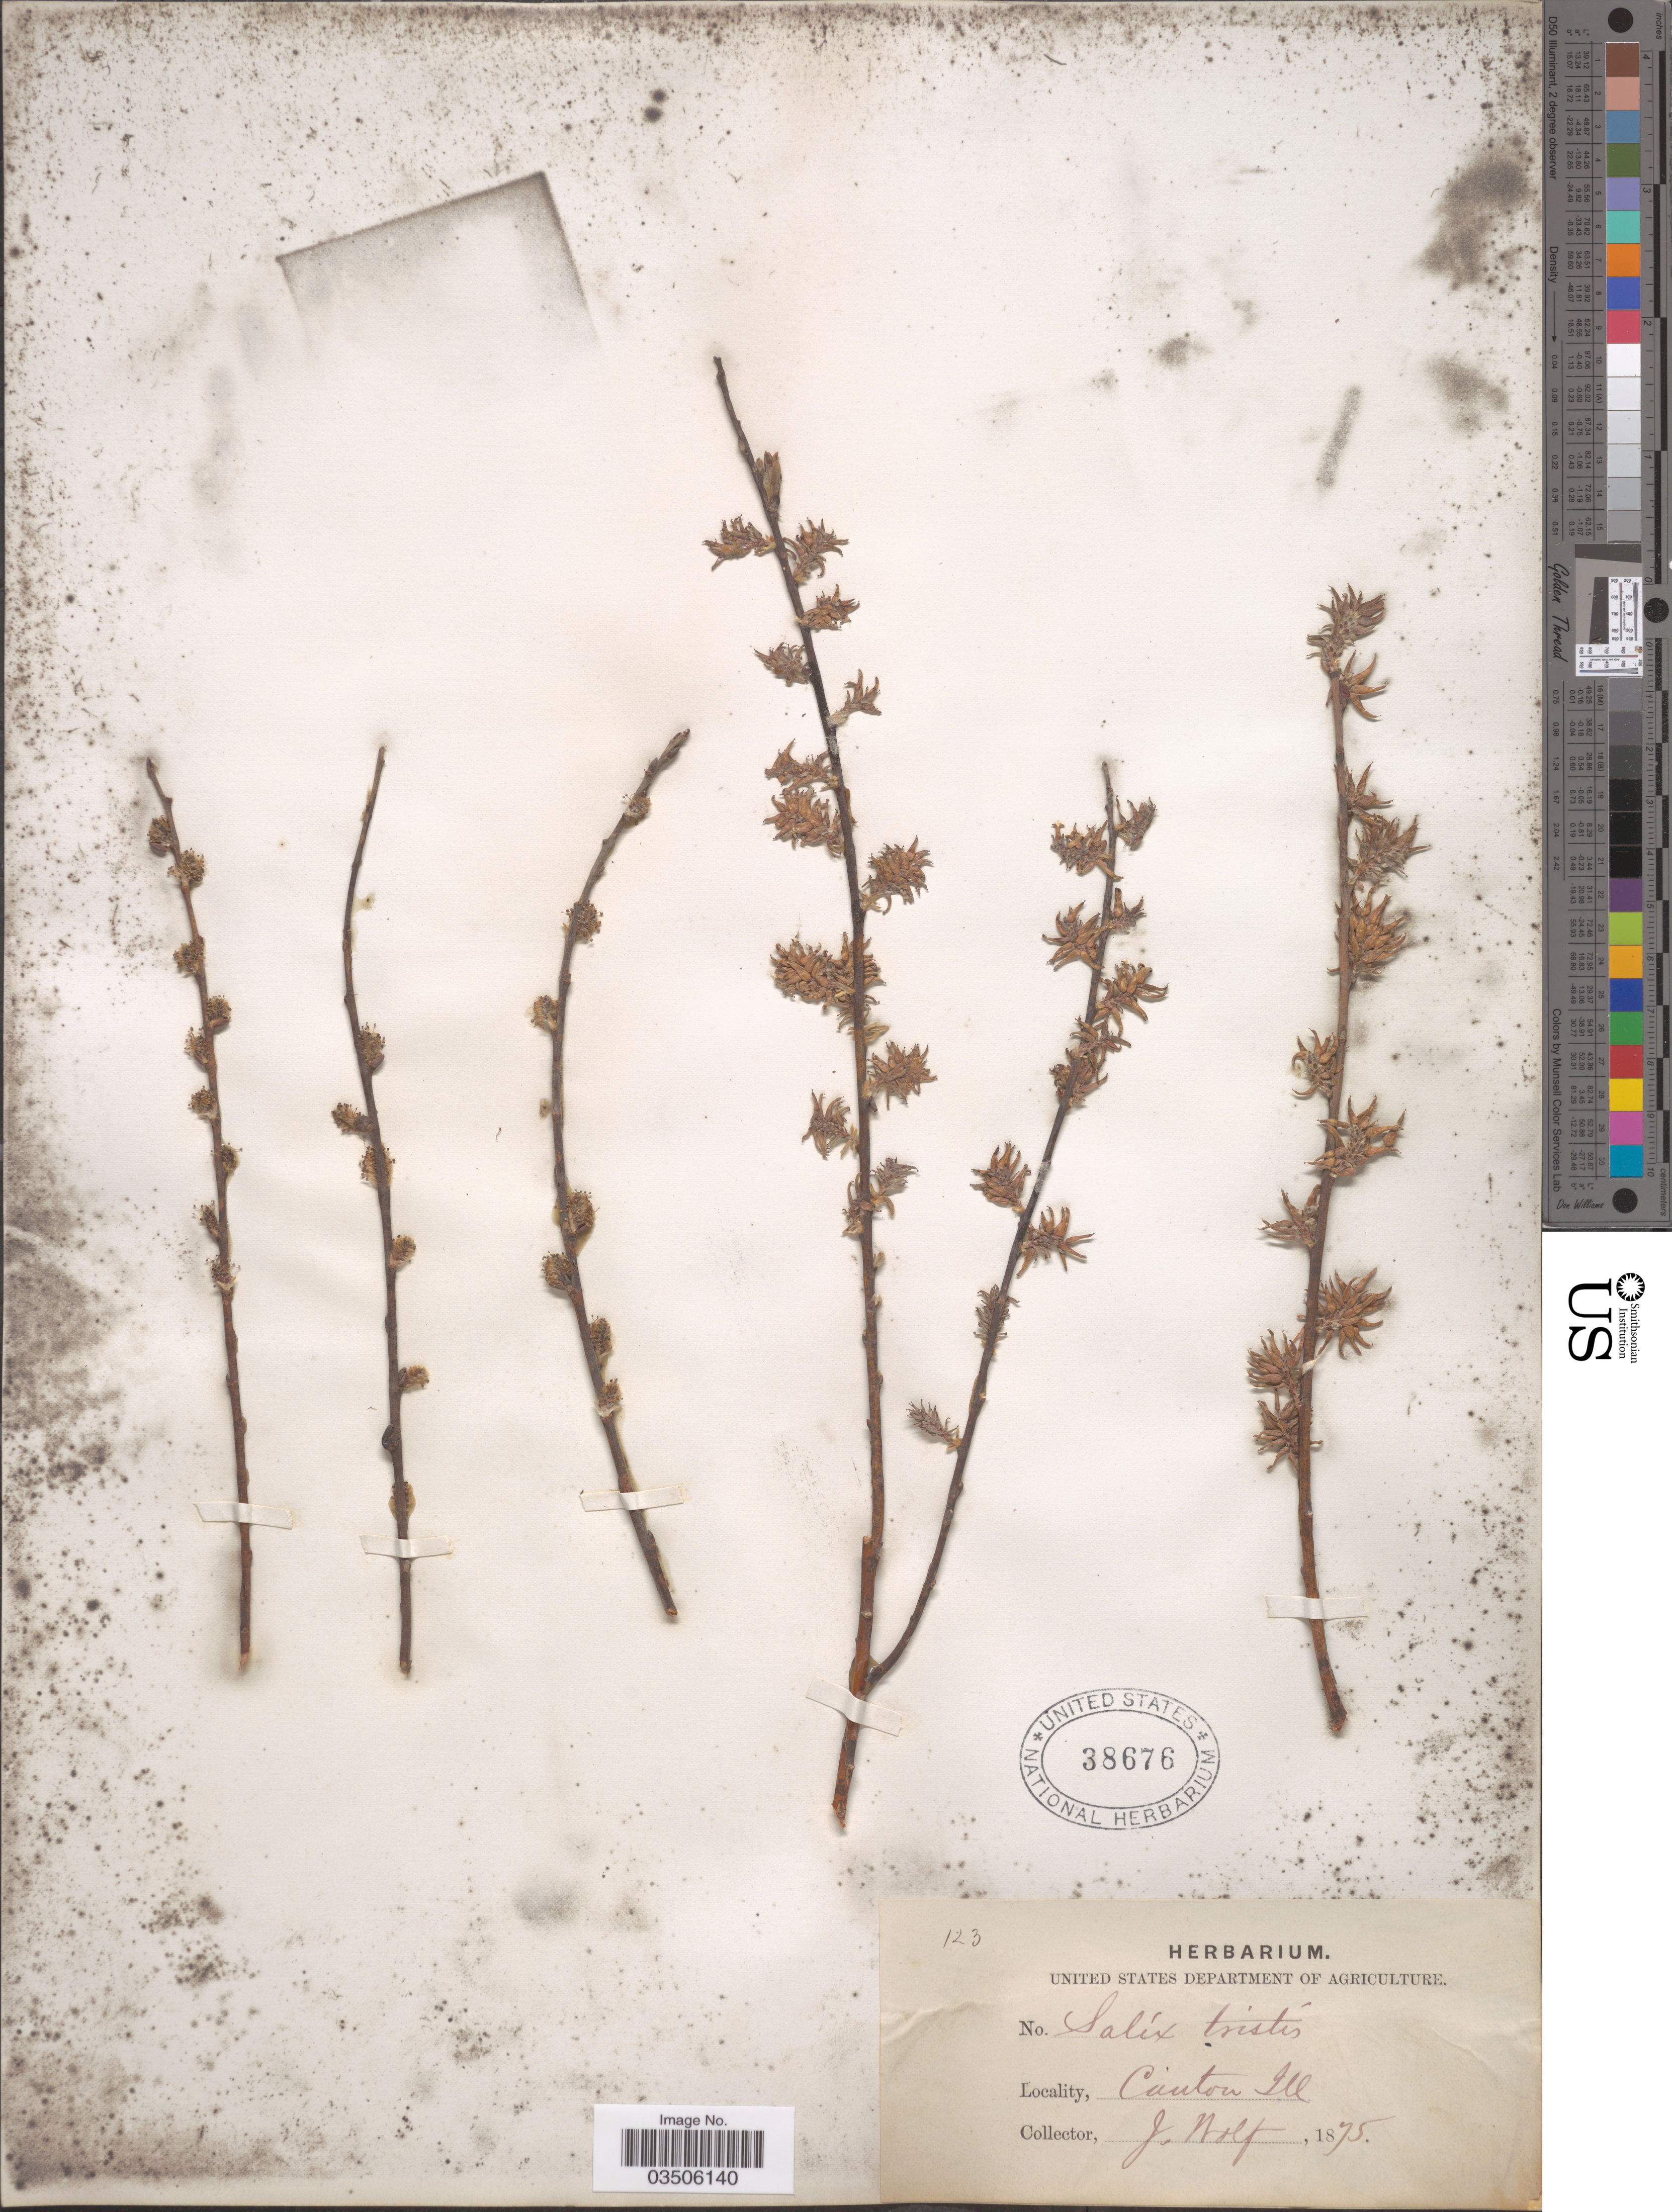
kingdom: Plantae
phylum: Tracheophyta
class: Magnoliopsida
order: Malpighiales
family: Salicaceae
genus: Salix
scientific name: Salix tristis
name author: Aiton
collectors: J. Wolf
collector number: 123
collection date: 1875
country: United States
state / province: Illinois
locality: Canton.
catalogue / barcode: US 38676